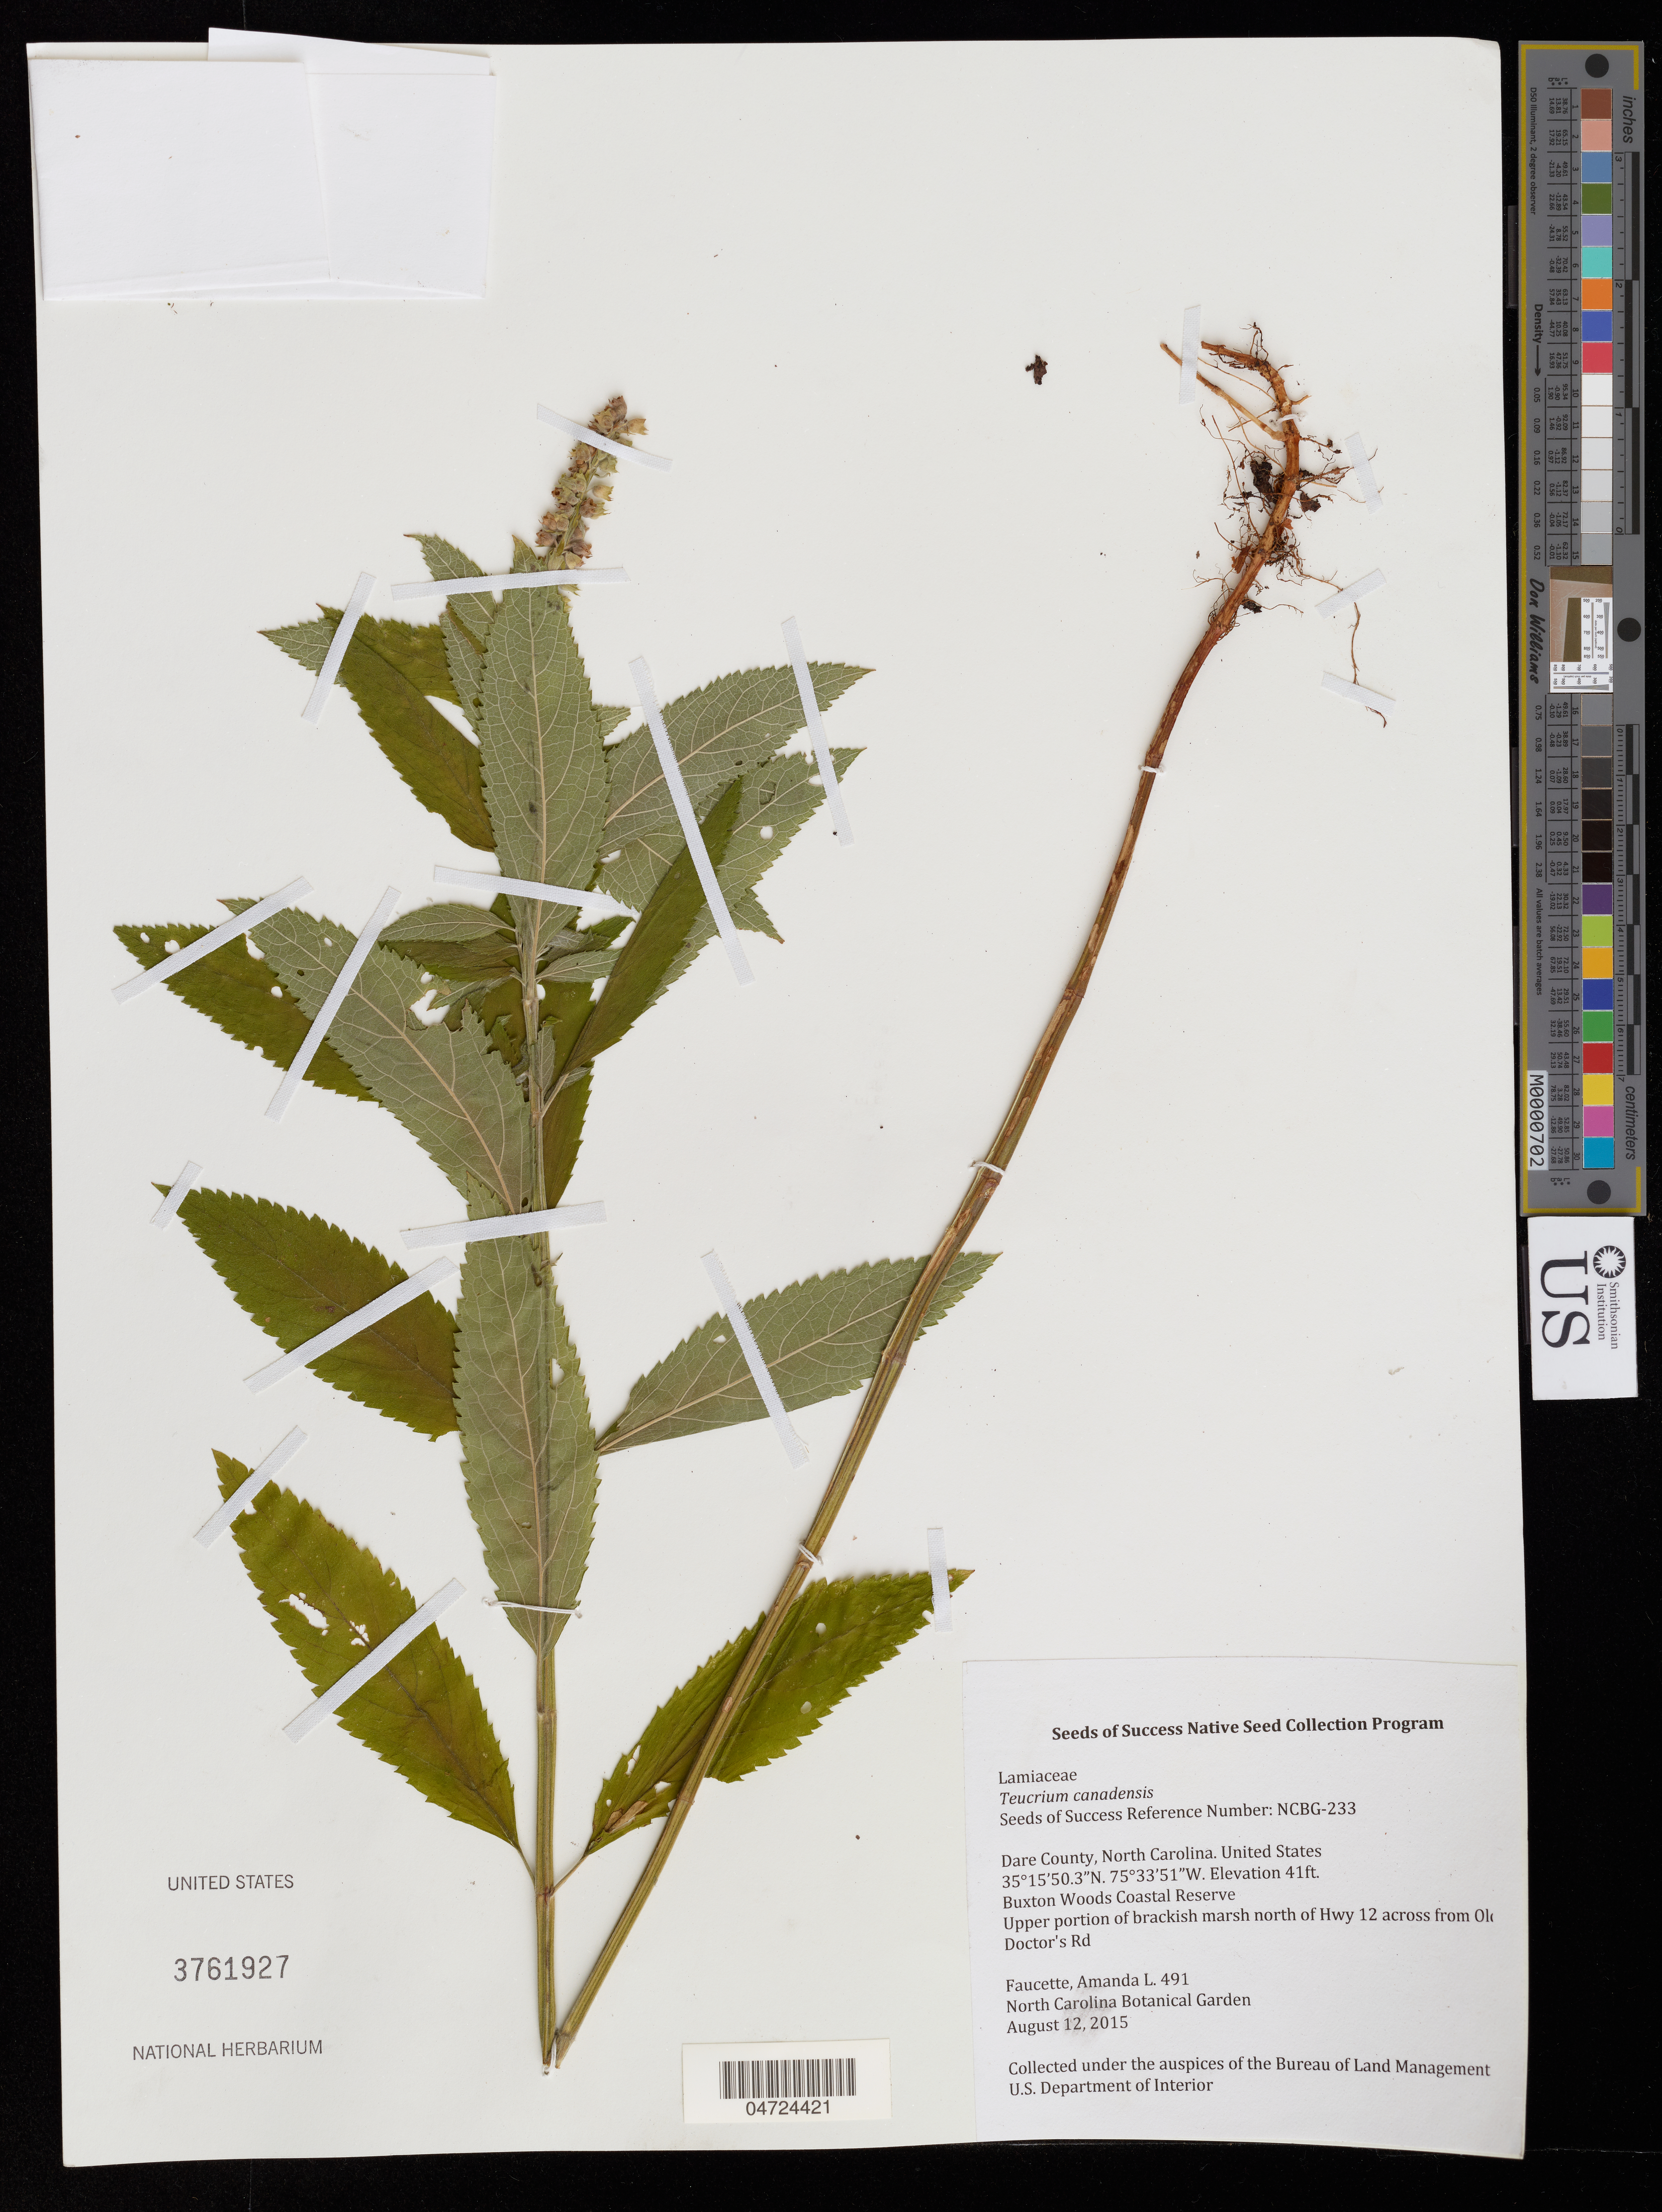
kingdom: Plantae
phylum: Tracheophyta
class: Magnoliopsida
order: Lamiales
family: Lamiaceae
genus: Teucrium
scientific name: Teucrium canadense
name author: L.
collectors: A. Faucette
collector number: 491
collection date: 2015-08-12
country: United States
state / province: North Carolina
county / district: Dare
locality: Dare County. Buxton Woods Coastal Reserve. Upper portion of brackish marsh north of Hwy 12 across from Old Doctor's Rd.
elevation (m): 12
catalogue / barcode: US 3761927